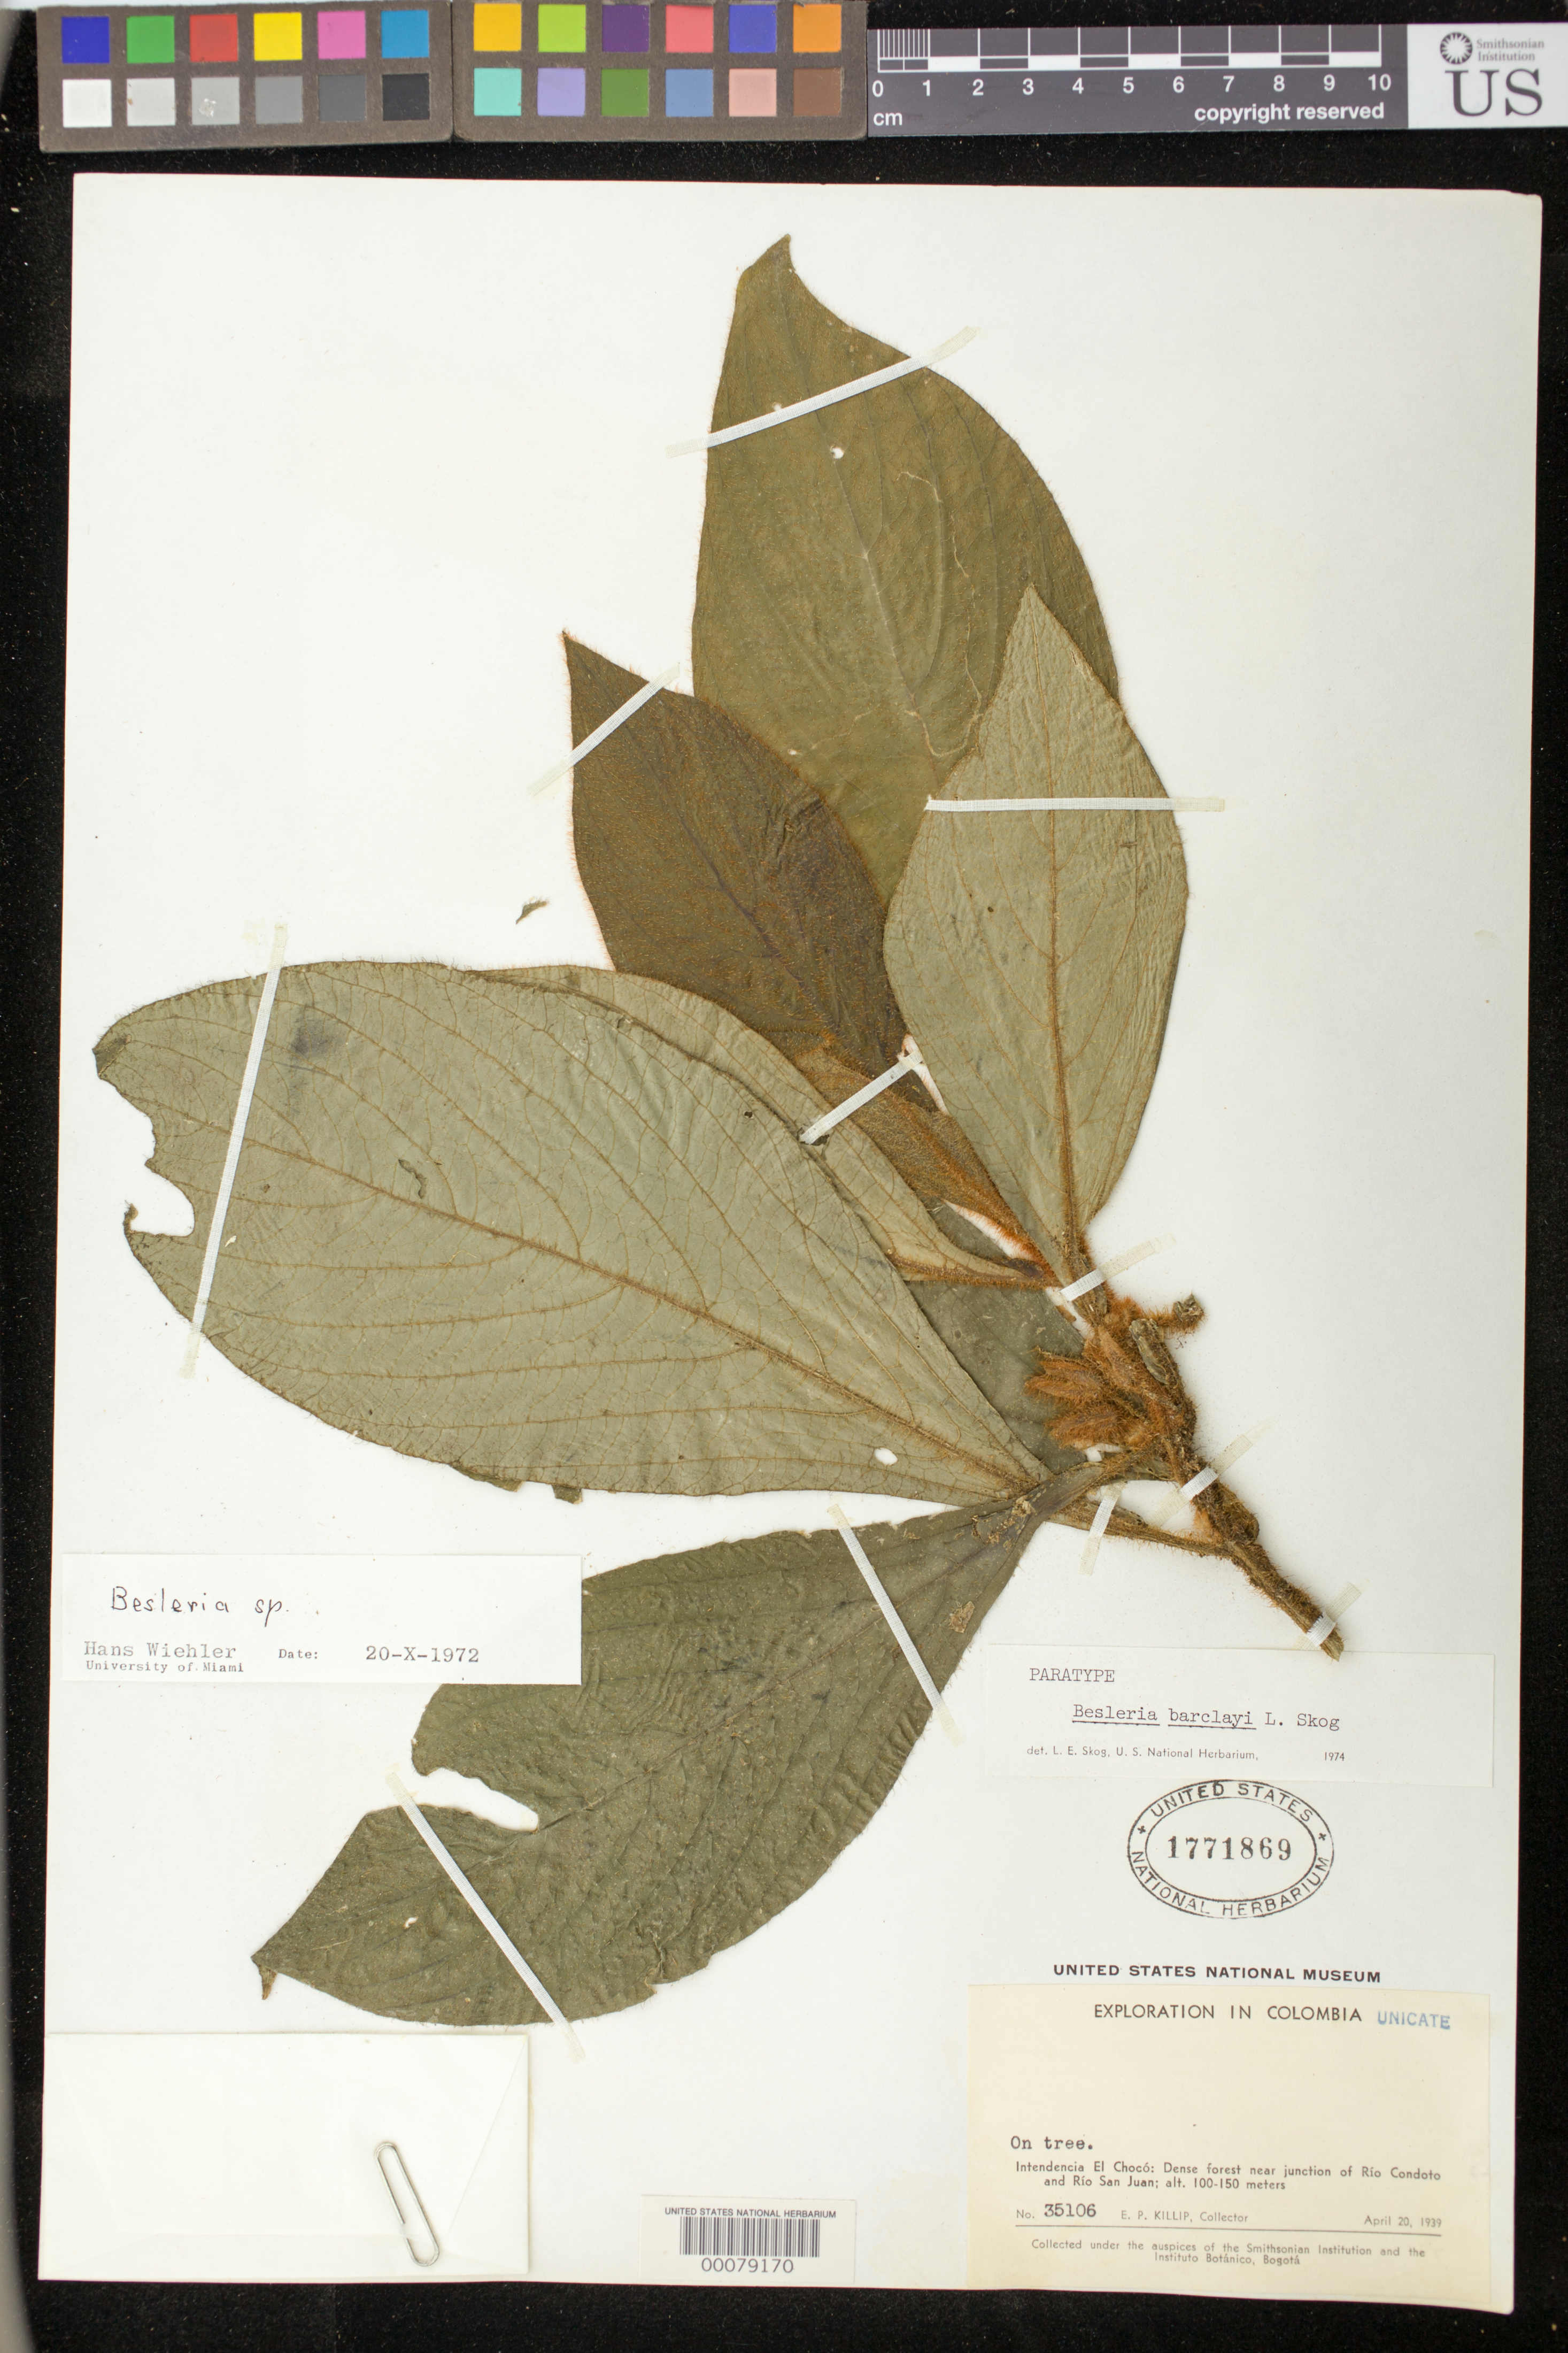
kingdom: Plantae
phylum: Tracheophyta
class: Magnoliopsida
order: Lamiales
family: Gesneriaceae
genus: Besleria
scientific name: Besleria barclayi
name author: L.E. Skog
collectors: E. P. Killip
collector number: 35106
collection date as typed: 20 Apr 1939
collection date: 1939-04-20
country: Colombia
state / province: Chocó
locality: Near junction of Rio Condoto and Rio San Juan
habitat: Dense forest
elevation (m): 100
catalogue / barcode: US 1771869